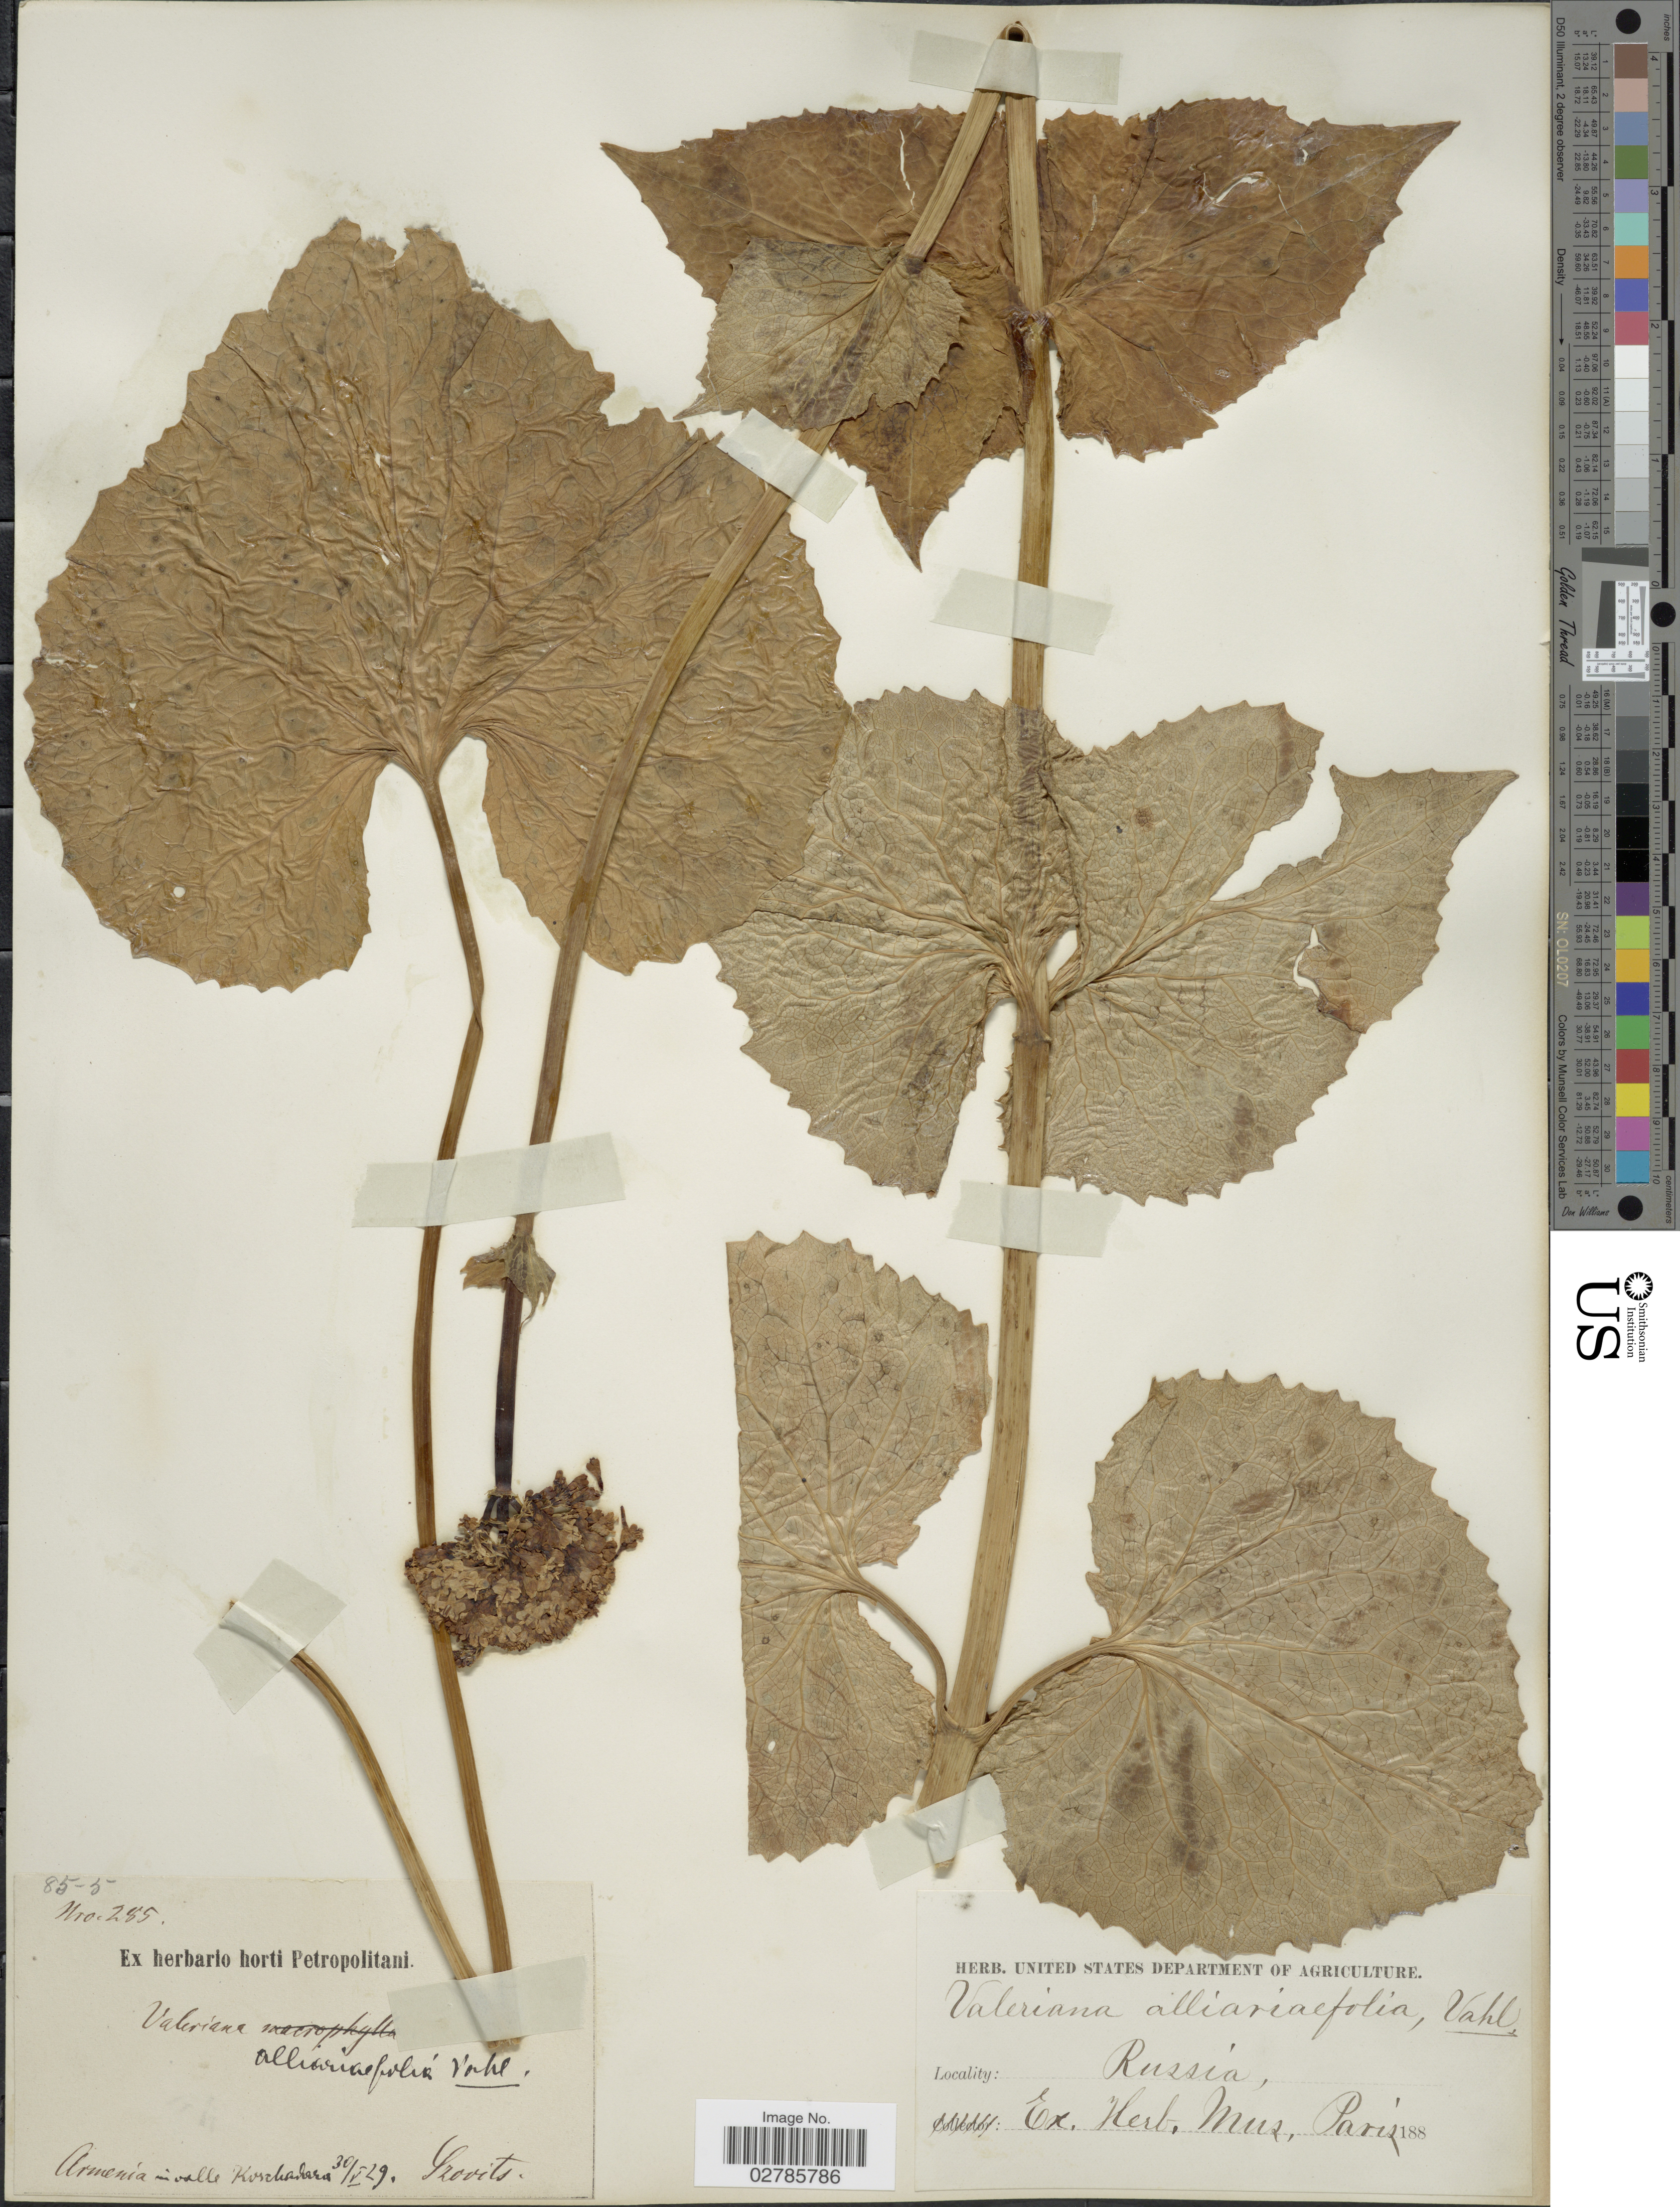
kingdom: Plantae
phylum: Tracheophyta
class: Magnoliopsida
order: Dipsacales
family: Caprifoliaceae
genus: Valeriana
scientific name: Valeriana alliariifolia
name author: Vahl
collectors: Szovits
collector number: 285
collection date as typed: Transcribed d/m/y: 30/5/29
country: Armenia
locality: Armenia in valle Kvschadera. Russia.